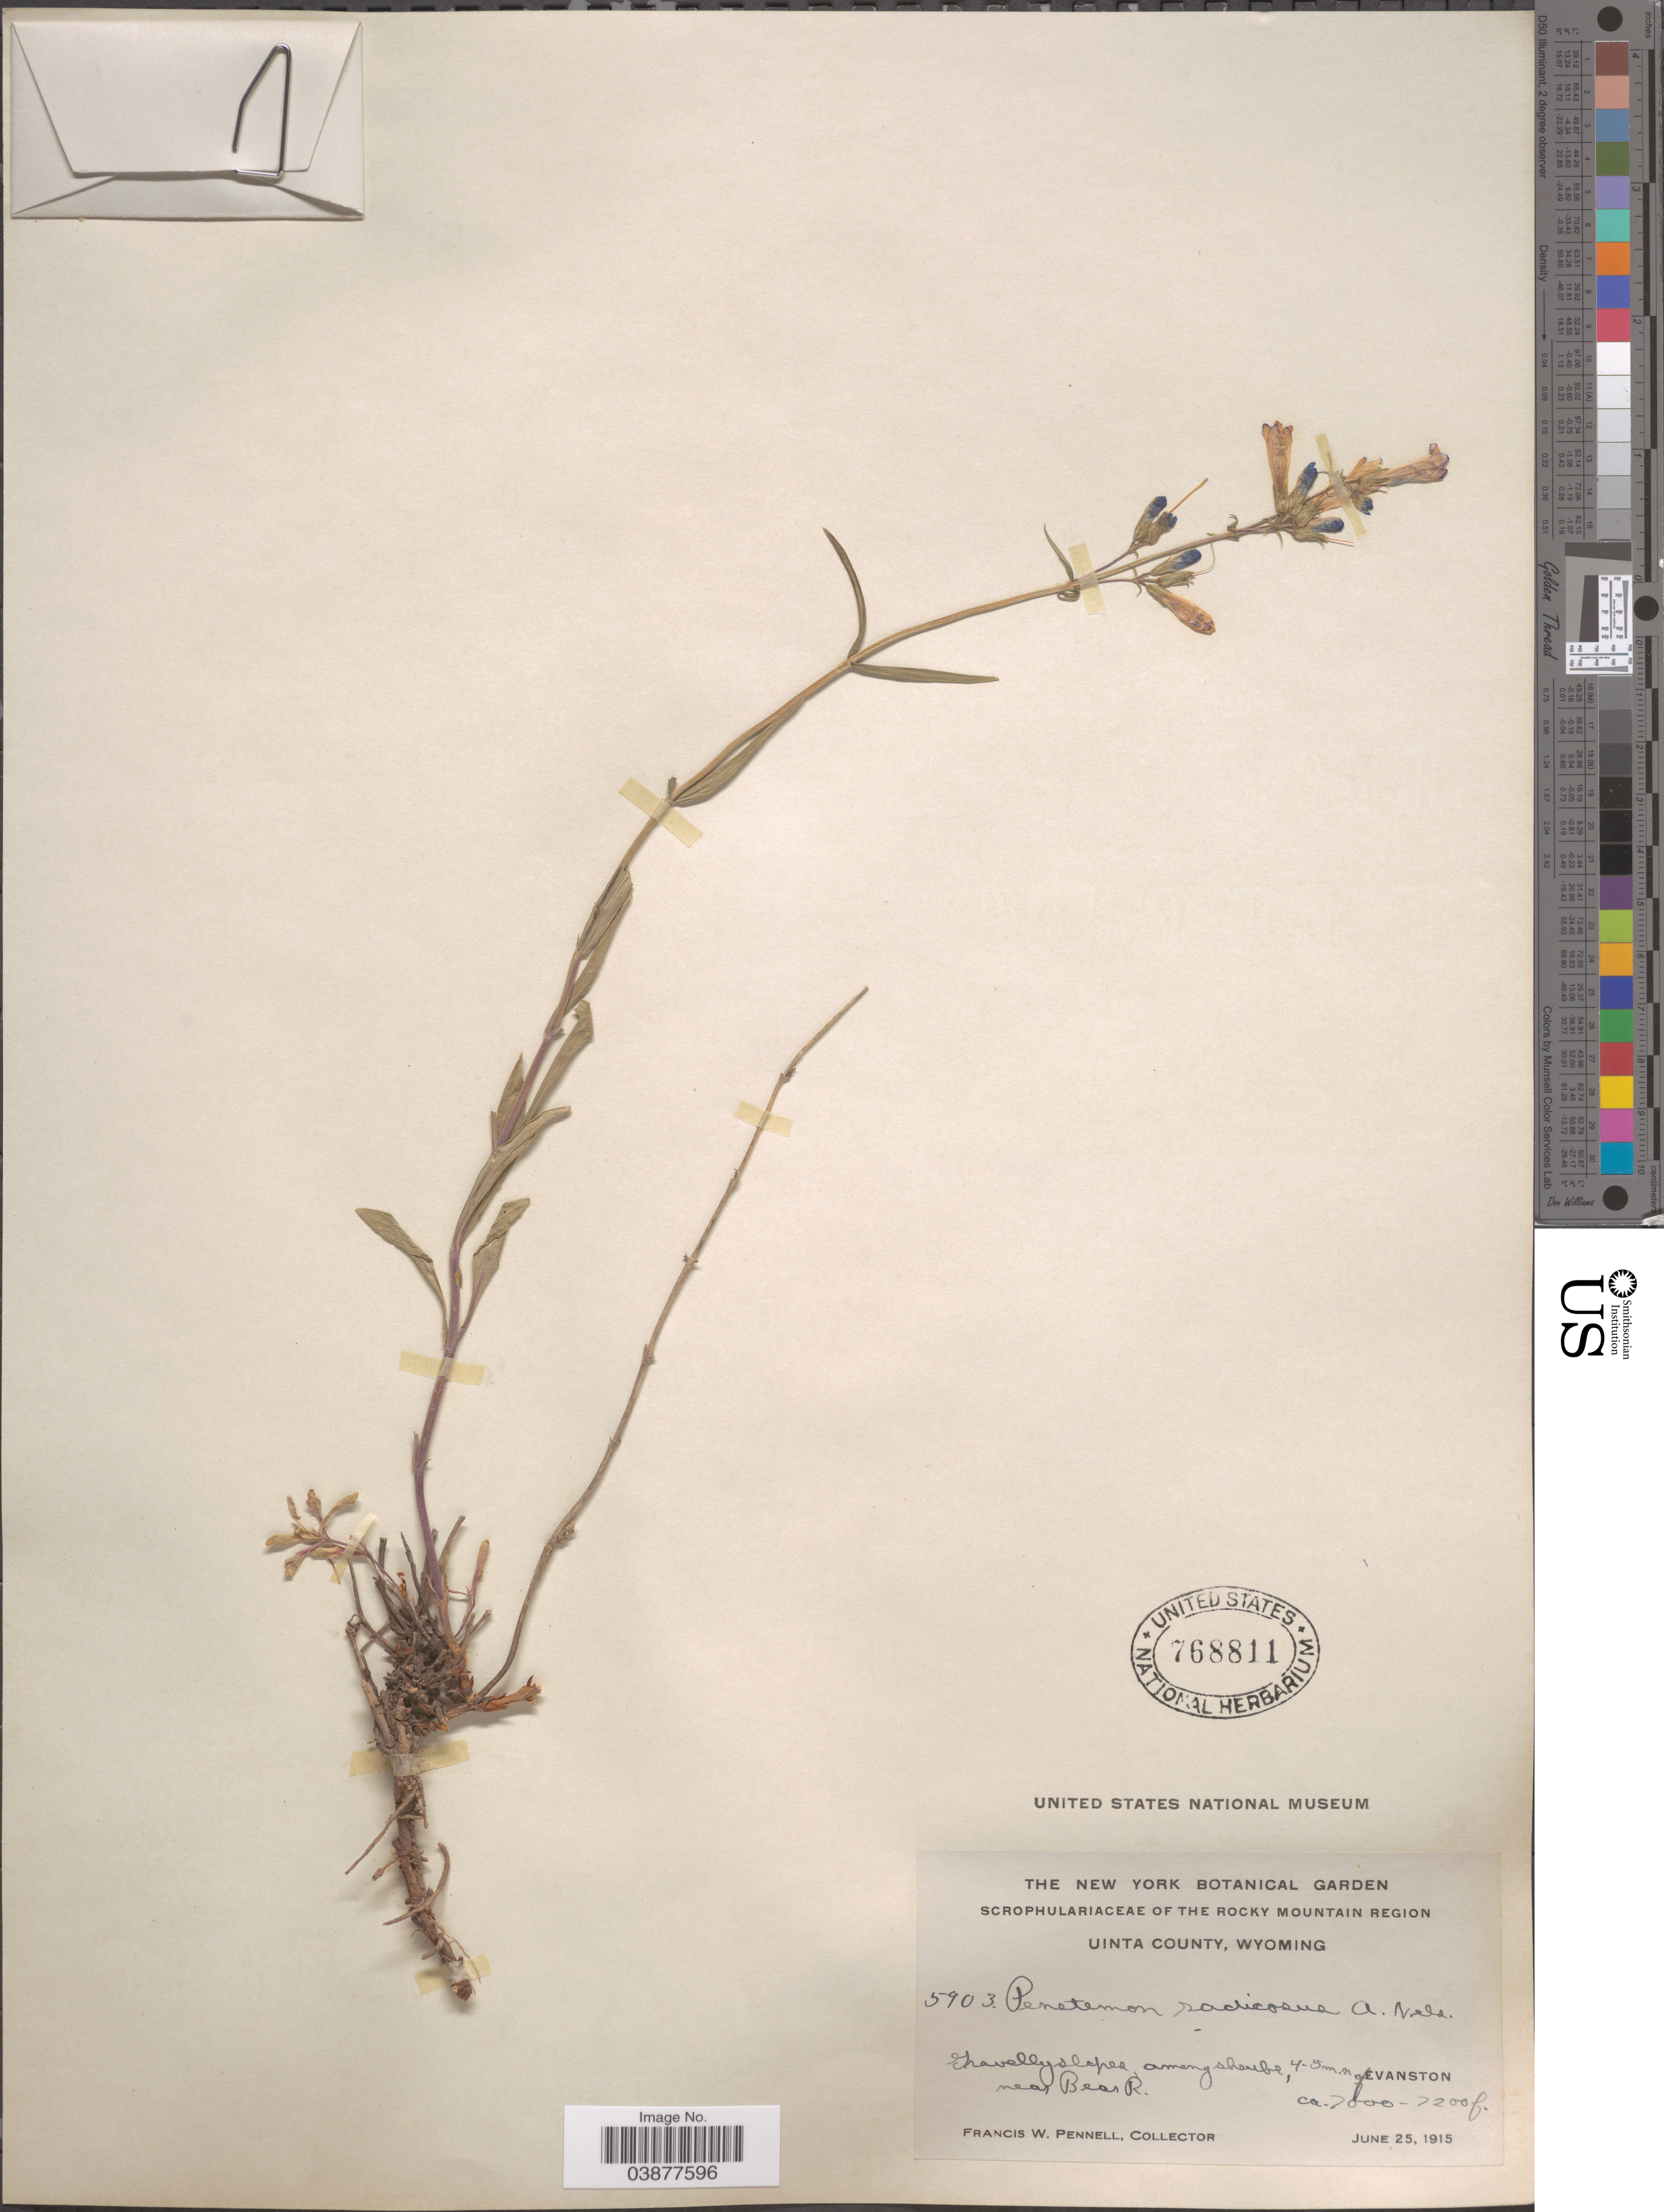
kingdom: Plantae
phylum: Tracheophyta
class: Magnoliopsida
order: Lamiales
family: Plantaginaceae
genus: Penstemon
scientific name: Penstemon radicosus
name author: A. Nelson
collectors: F. W. Pennell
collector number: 5903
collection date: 1915-06-25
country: United States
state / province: Wyoming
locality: Uinta County. 4-5 m.n of Evanston near Bear R.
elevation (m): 2134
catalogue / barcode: US 768811